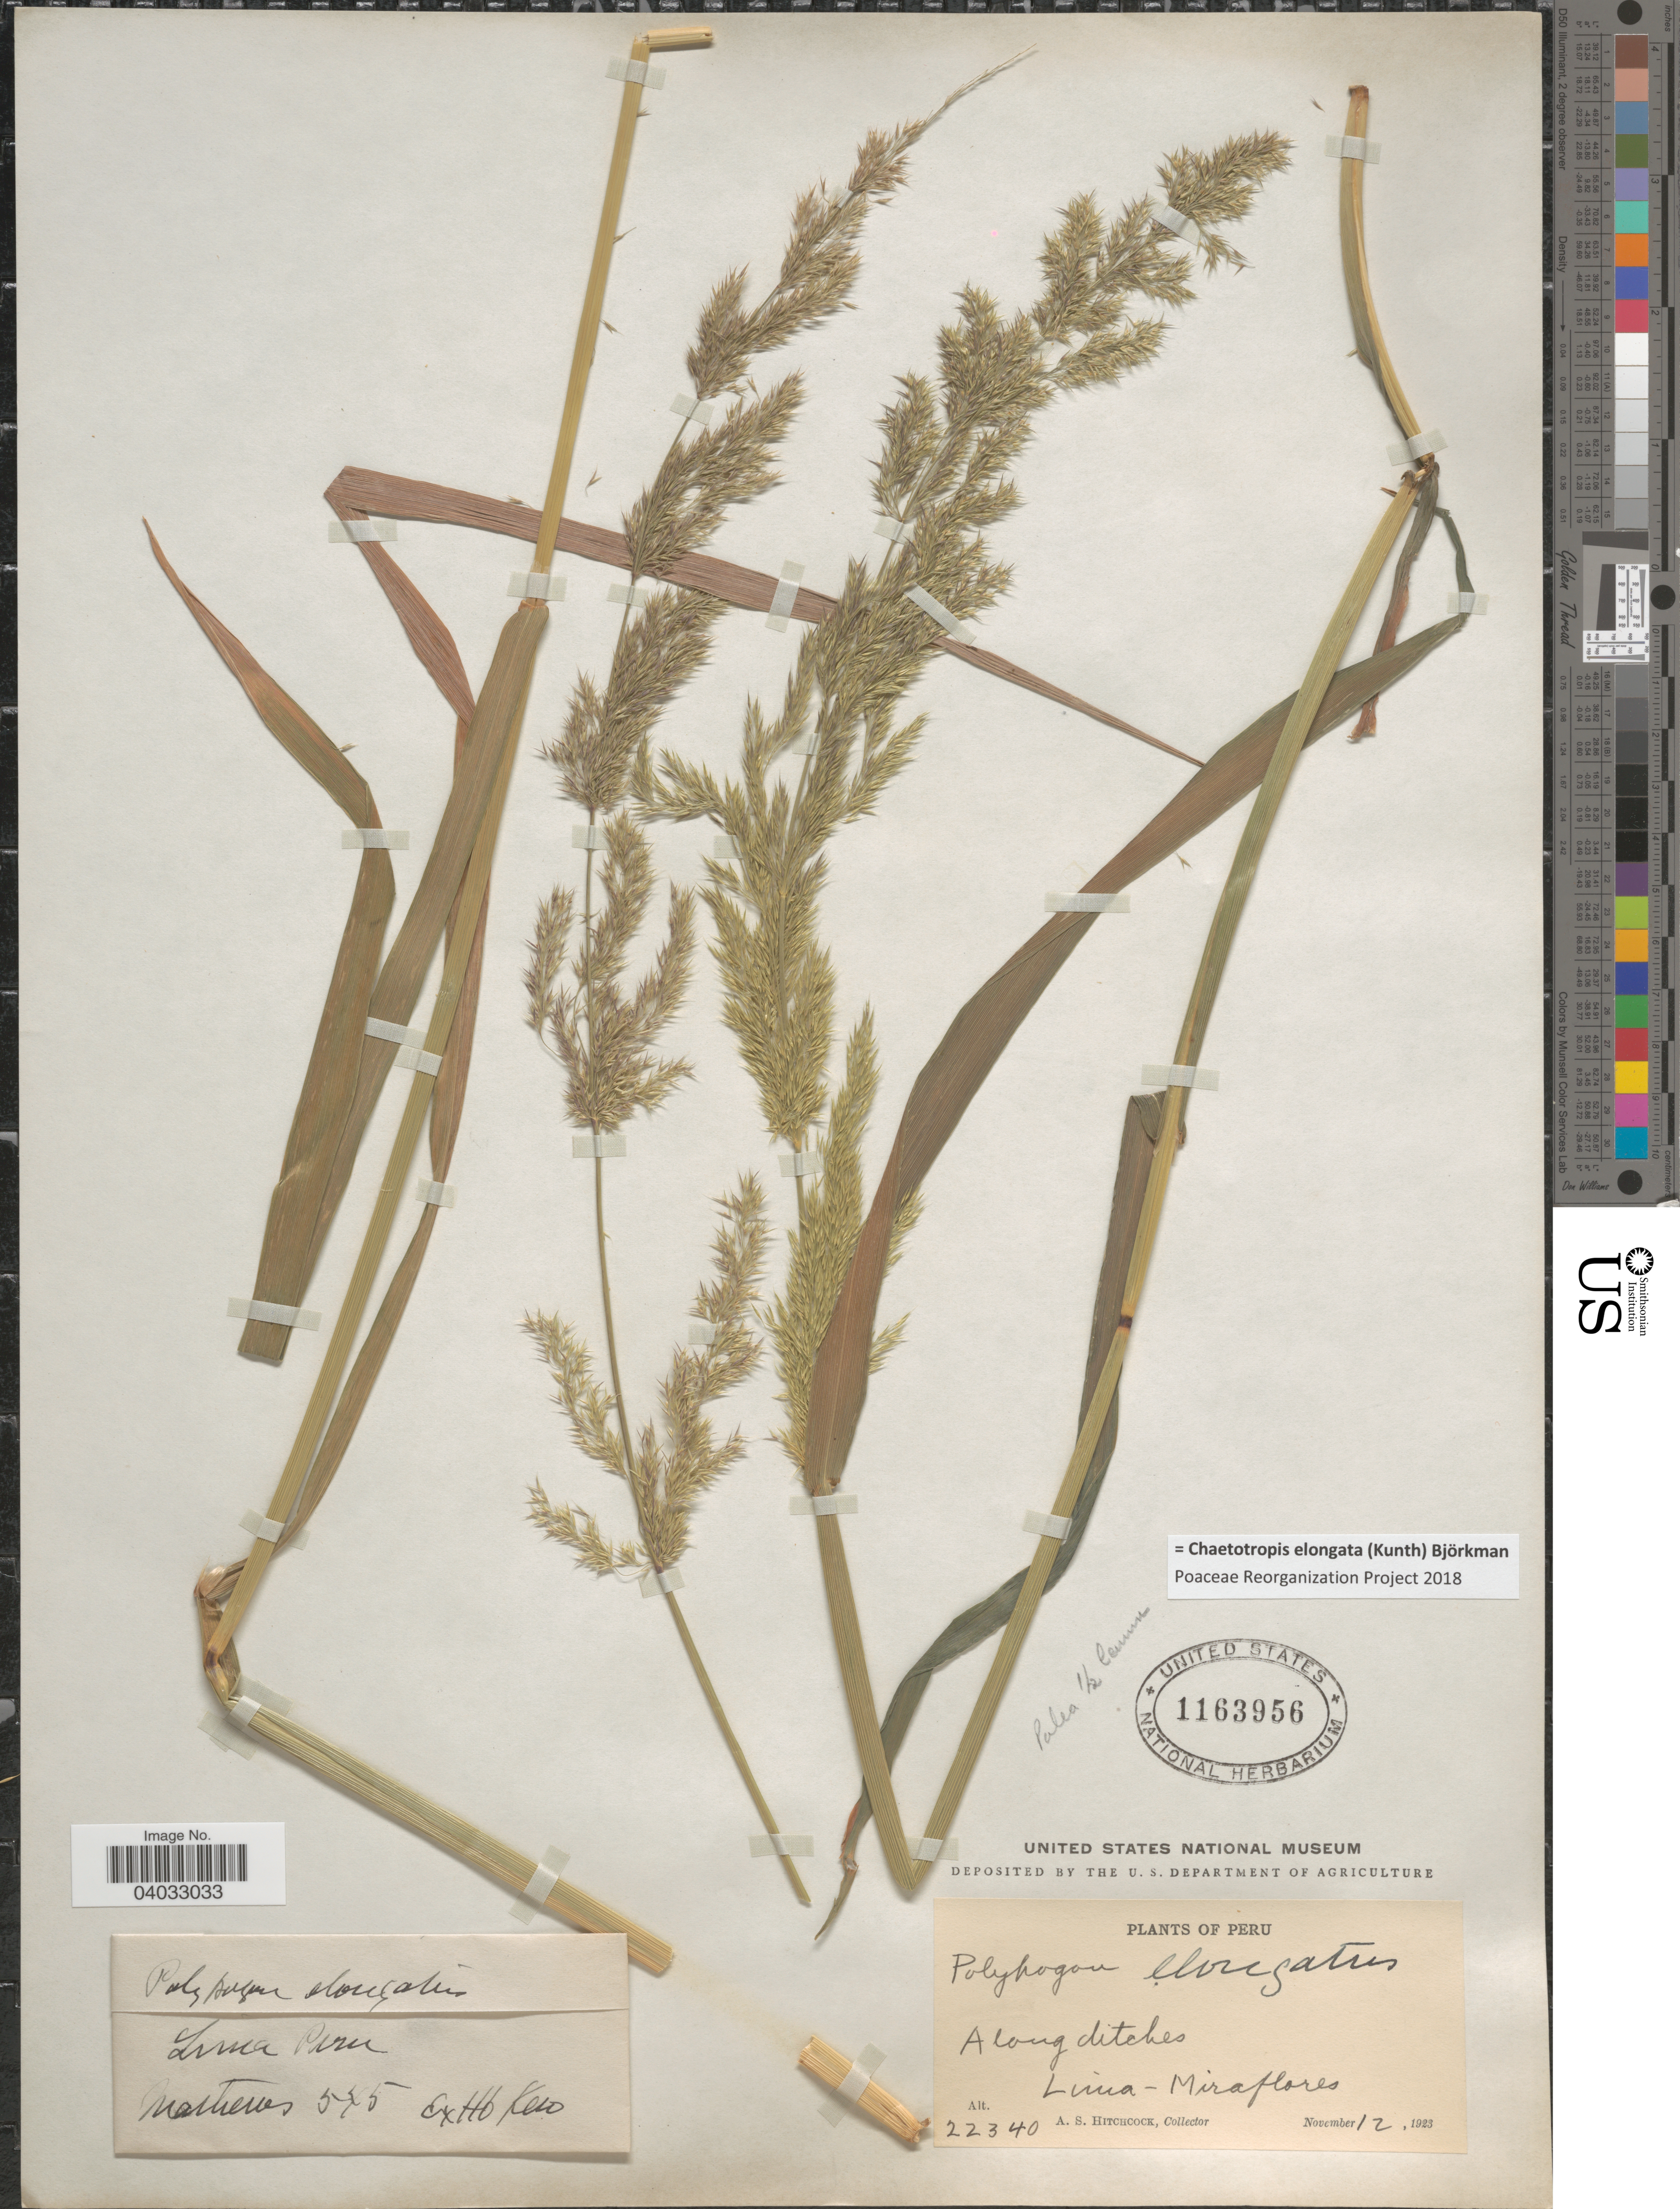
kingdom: Plantae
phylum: Tracheophyta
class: Liliopsida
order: Poales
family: Poaceae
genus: Chaetotropis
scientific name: Chaetotropis elongata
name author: (Kunth) Björkman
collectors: A. S. Hitchcock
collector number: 22340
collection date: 1923-11-12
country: Peru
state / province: Lima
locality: Lima - Miraflores.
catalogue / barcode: US 1163956